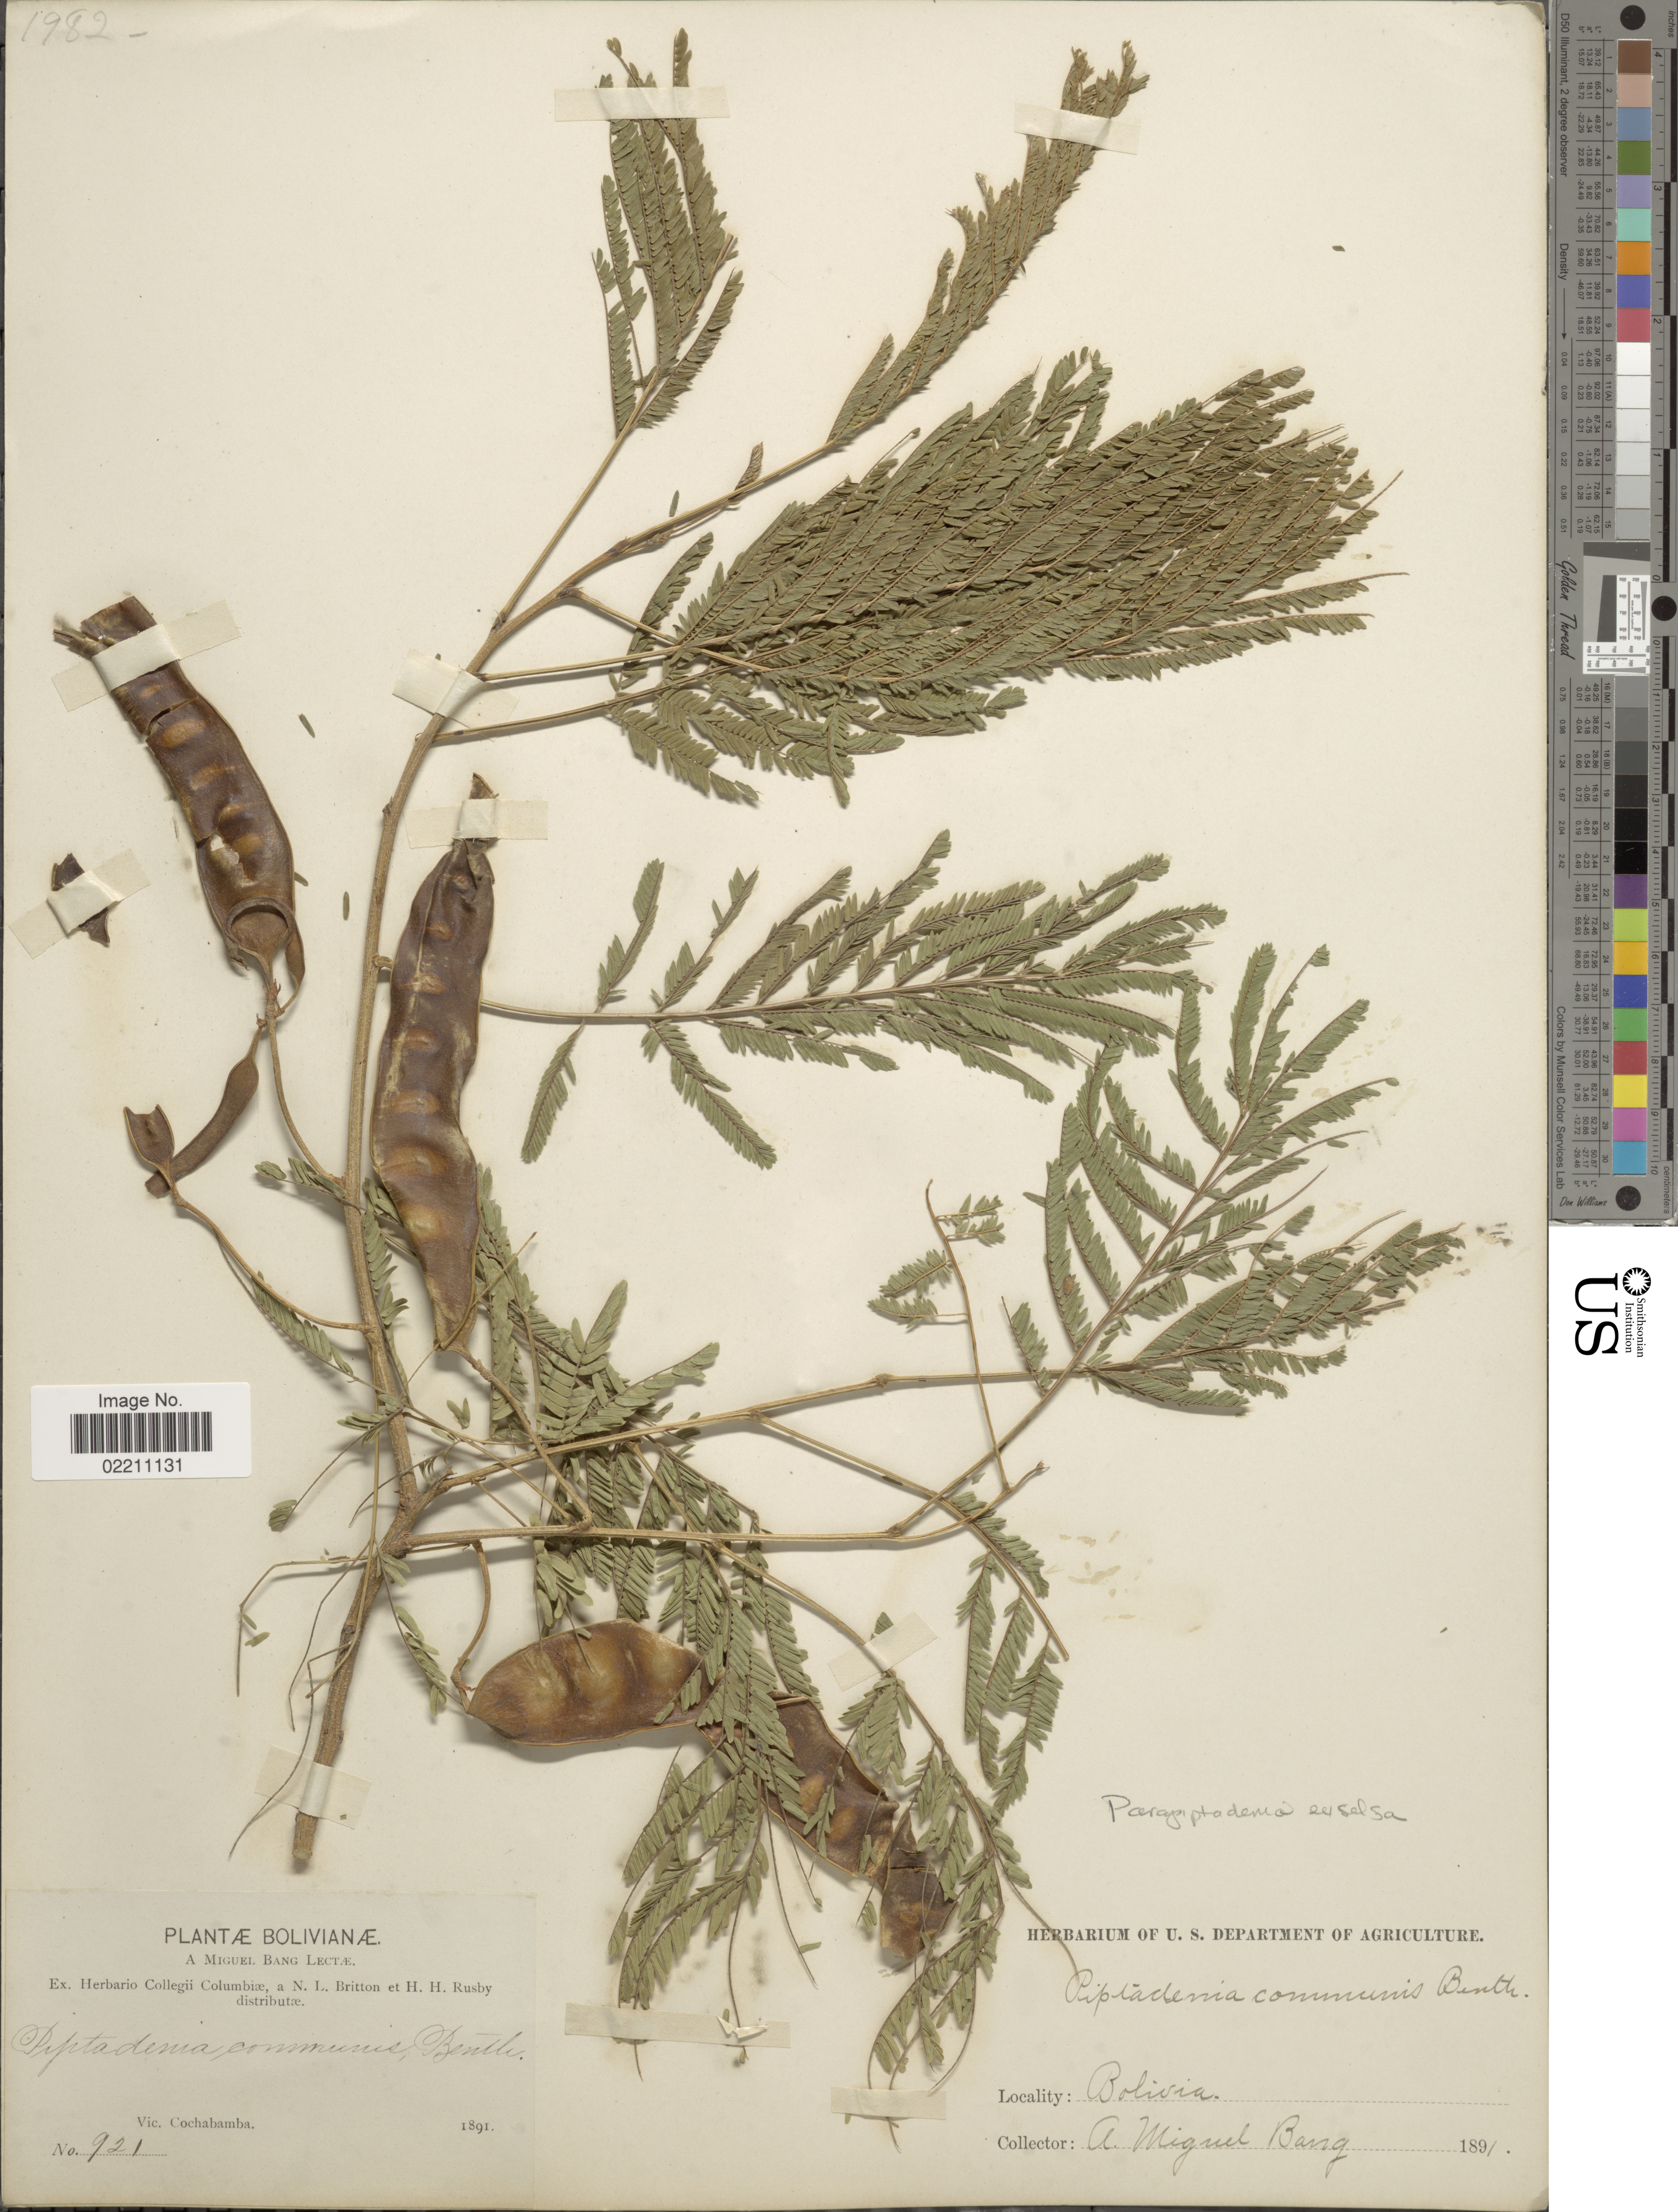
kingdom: Plantae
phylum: Tracheophyta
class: Magnoliopsida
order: Fabales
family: Fabaceae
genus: Parapiptadenia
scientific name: Parapiptadenia rigida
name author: (Benth.) Brenan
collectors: M. Bang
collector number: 921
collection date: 1891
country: Bolivia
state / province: Cochabamba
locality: Bolivianae. Vic. Cochabamba.